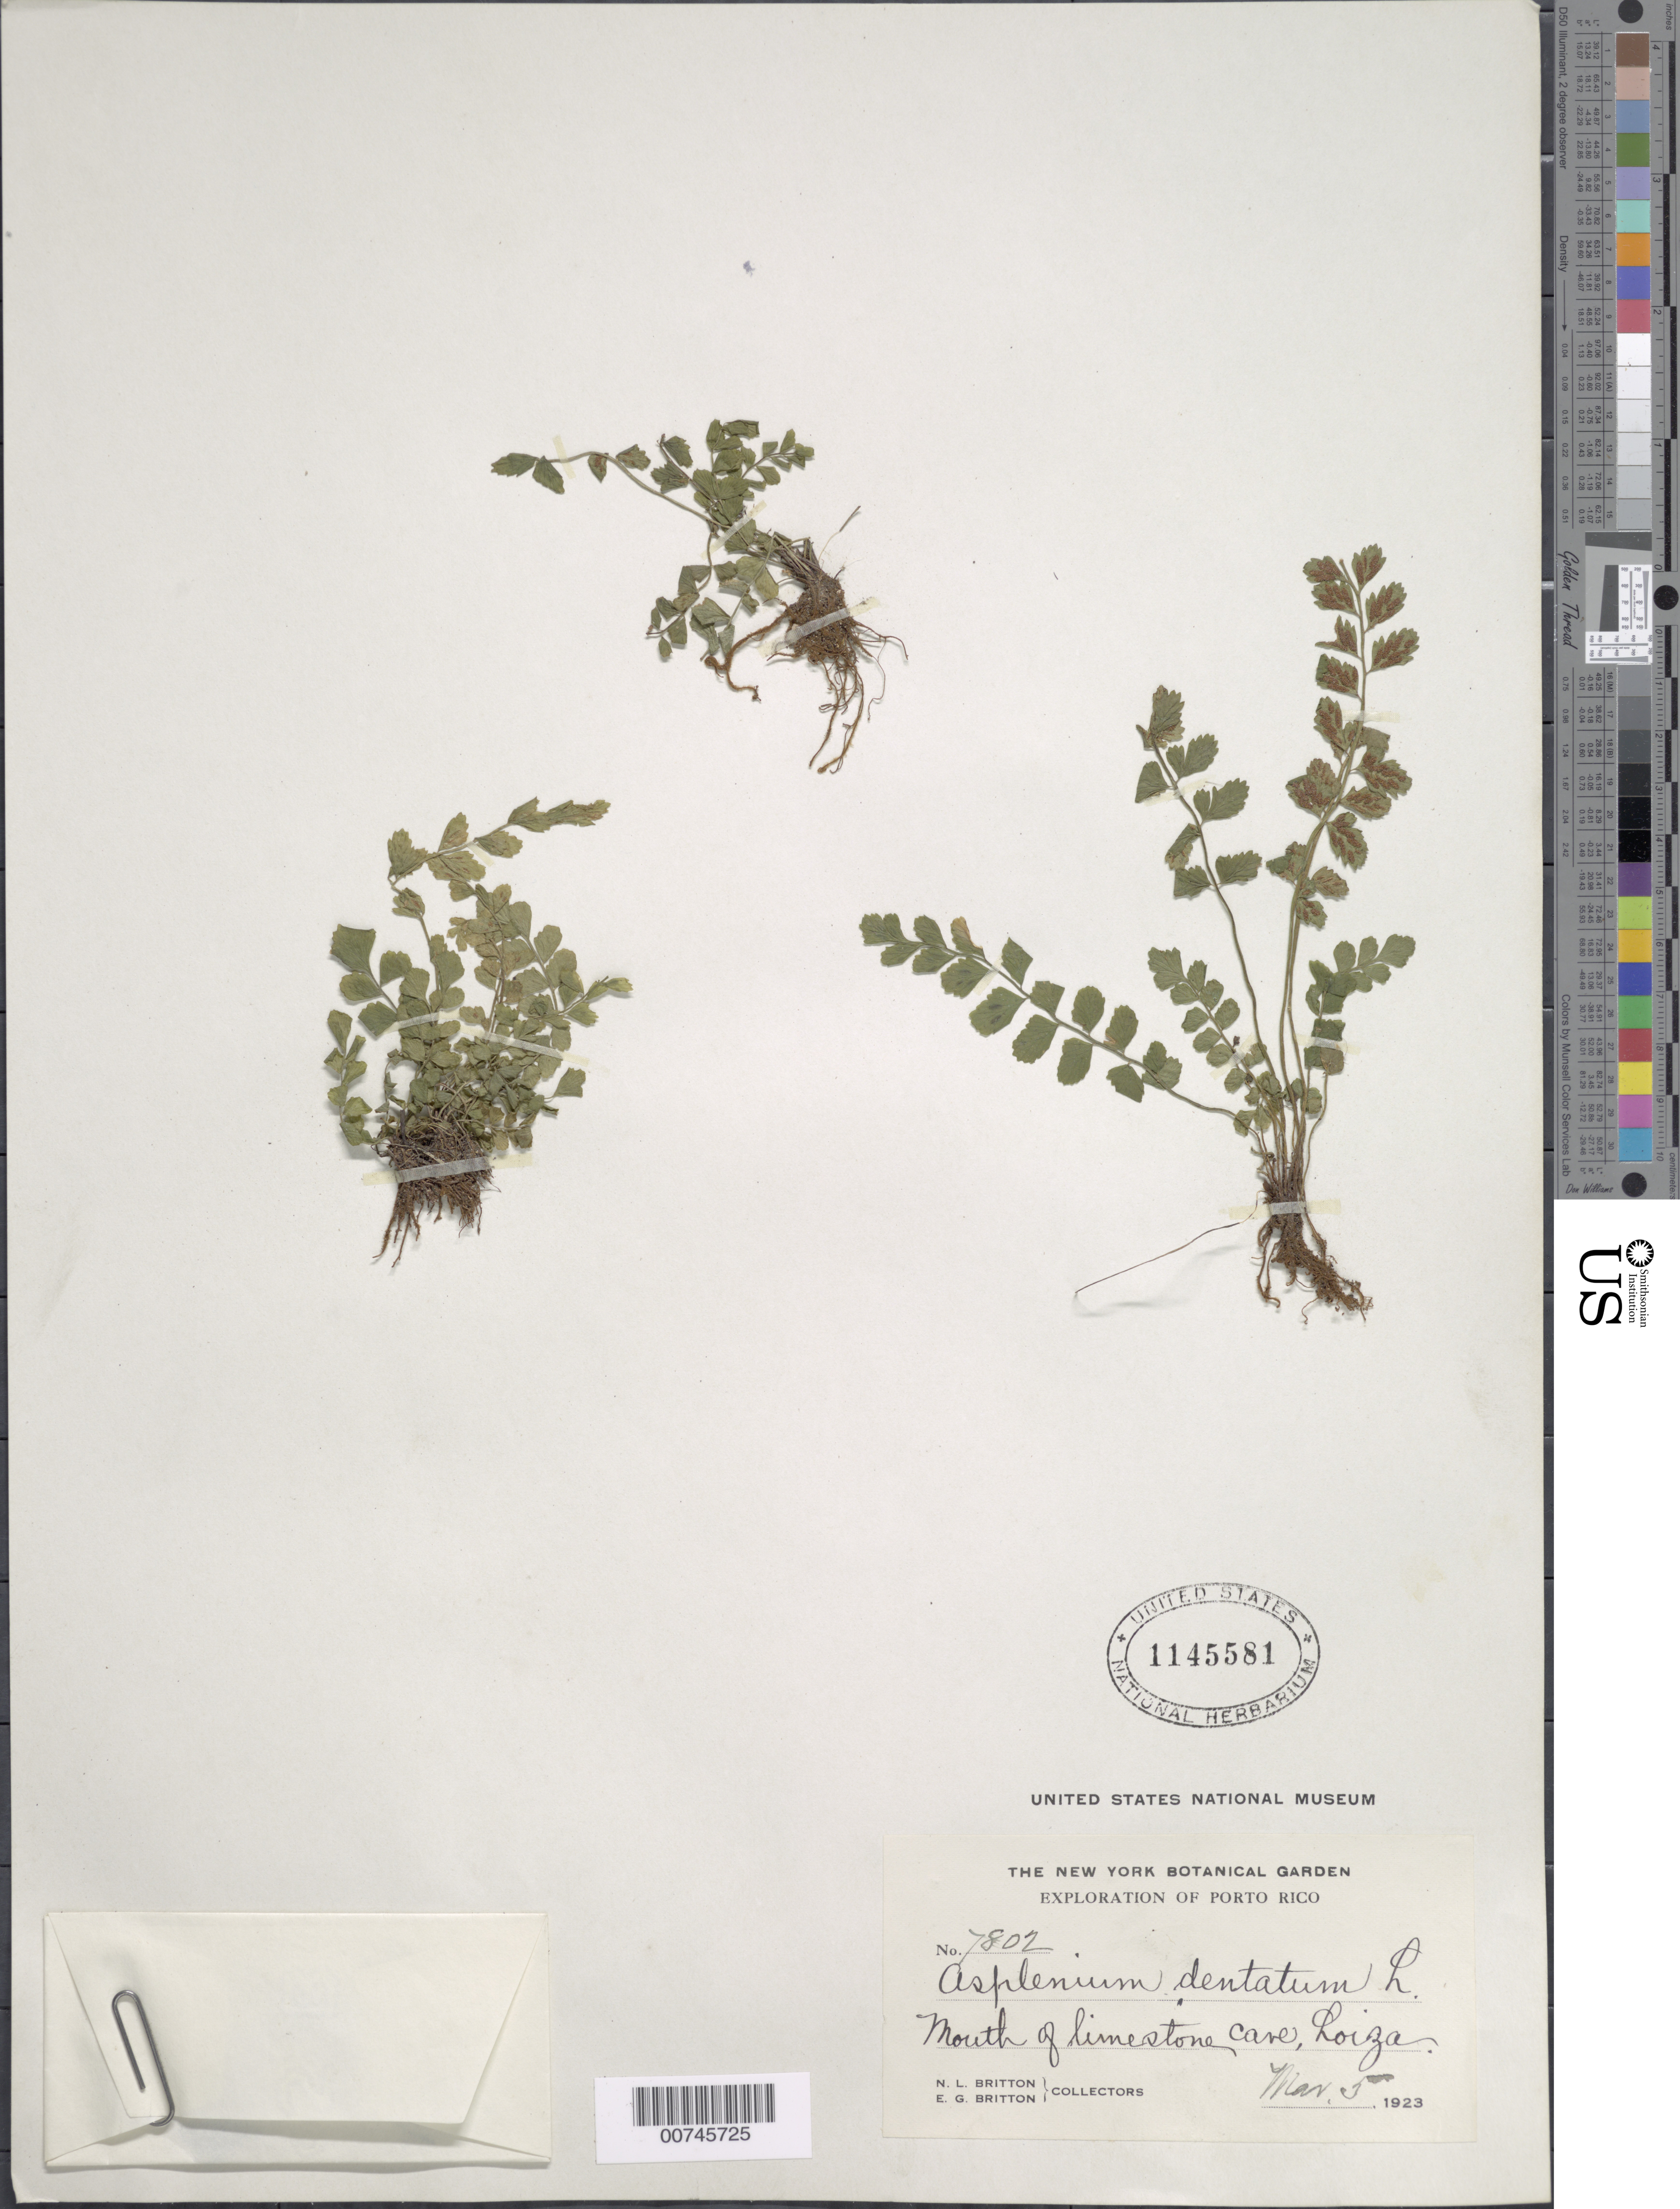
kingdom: Plantae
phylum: Tracheophyta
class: Polypodiopsida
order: Polypodiales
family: Aspleniaceae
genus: Asplenium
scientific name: Asplenium trichomanes-dentatum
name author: L.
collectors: N. Britton & E. G. Britton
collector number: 7802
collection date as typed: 05 Mar 1923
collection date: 1923-03-05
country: Puerto Rico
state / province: Loíza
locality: Loíza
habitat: Mouth of limestone cave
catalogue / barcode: US 1145581